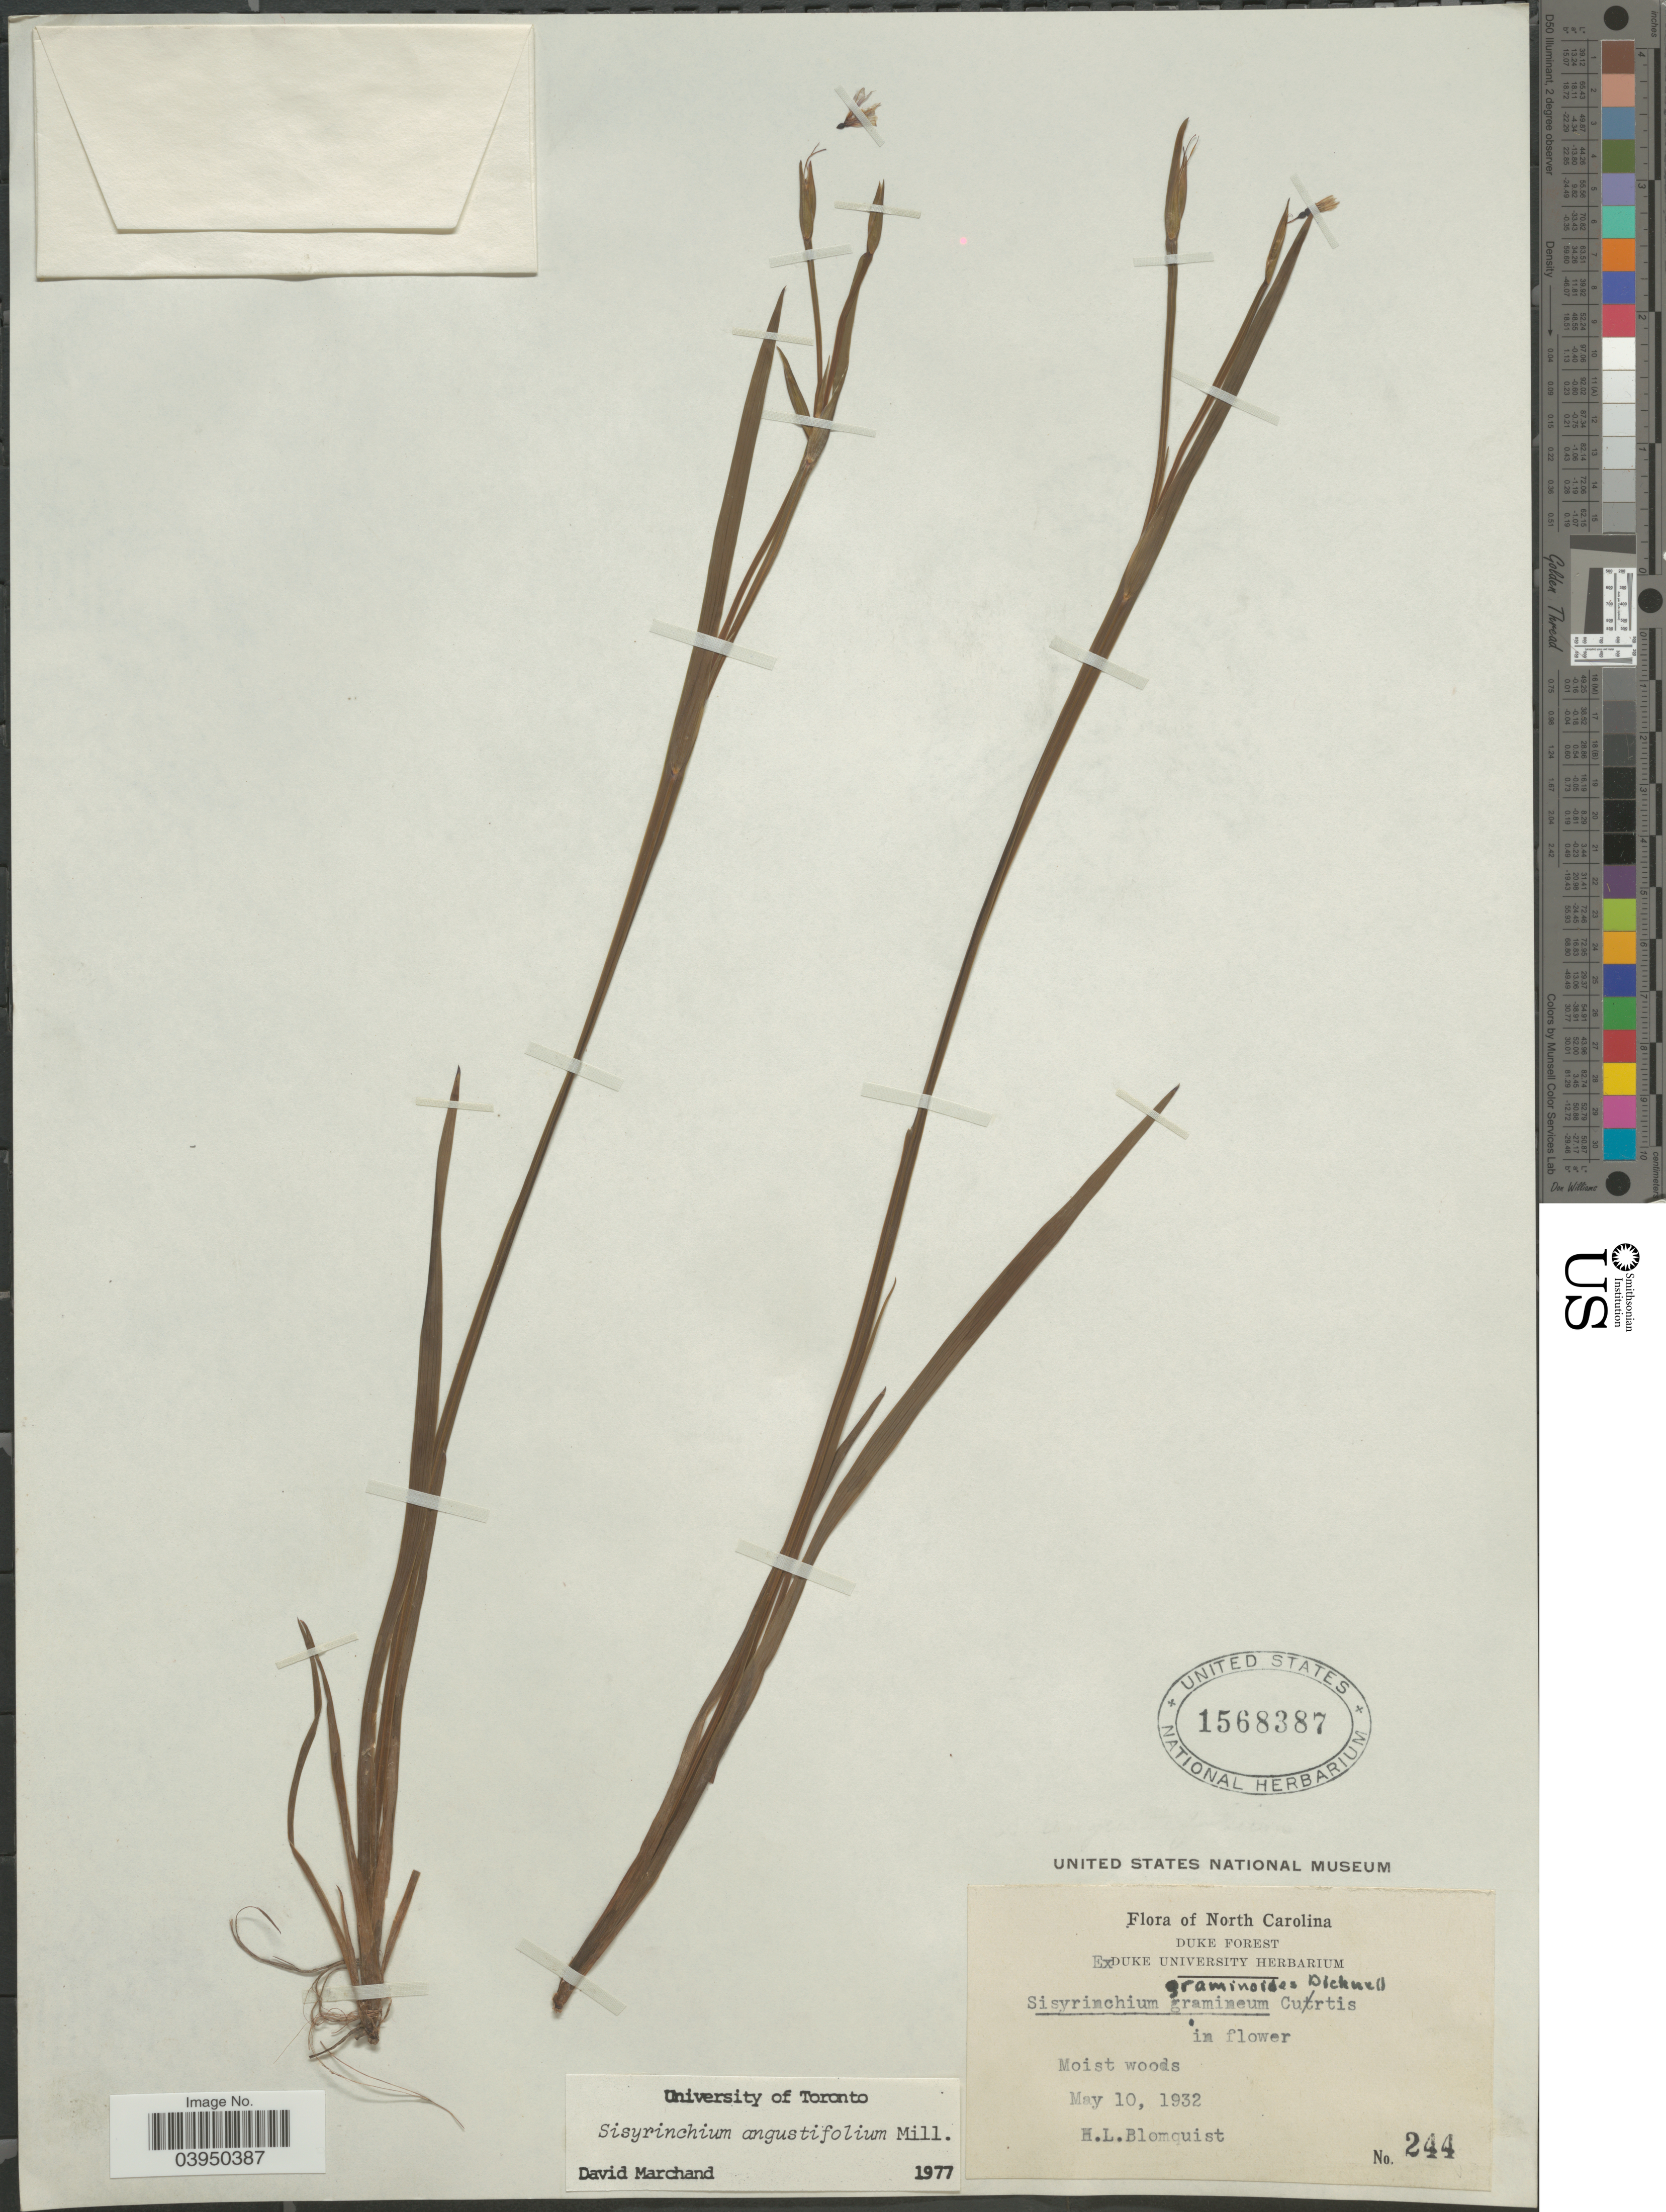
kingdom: Plantae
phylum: Tracheophyta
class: Liliopsida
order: Asparagales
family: Iridaceae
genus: Sisyrinchium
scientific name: Sisyrinchium angustifolium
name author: Mill.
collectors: H. Blomquist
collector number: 244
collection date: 1932-05-10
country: United States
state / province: North Carolina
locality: Duke Forest.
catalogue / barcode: US 1568387